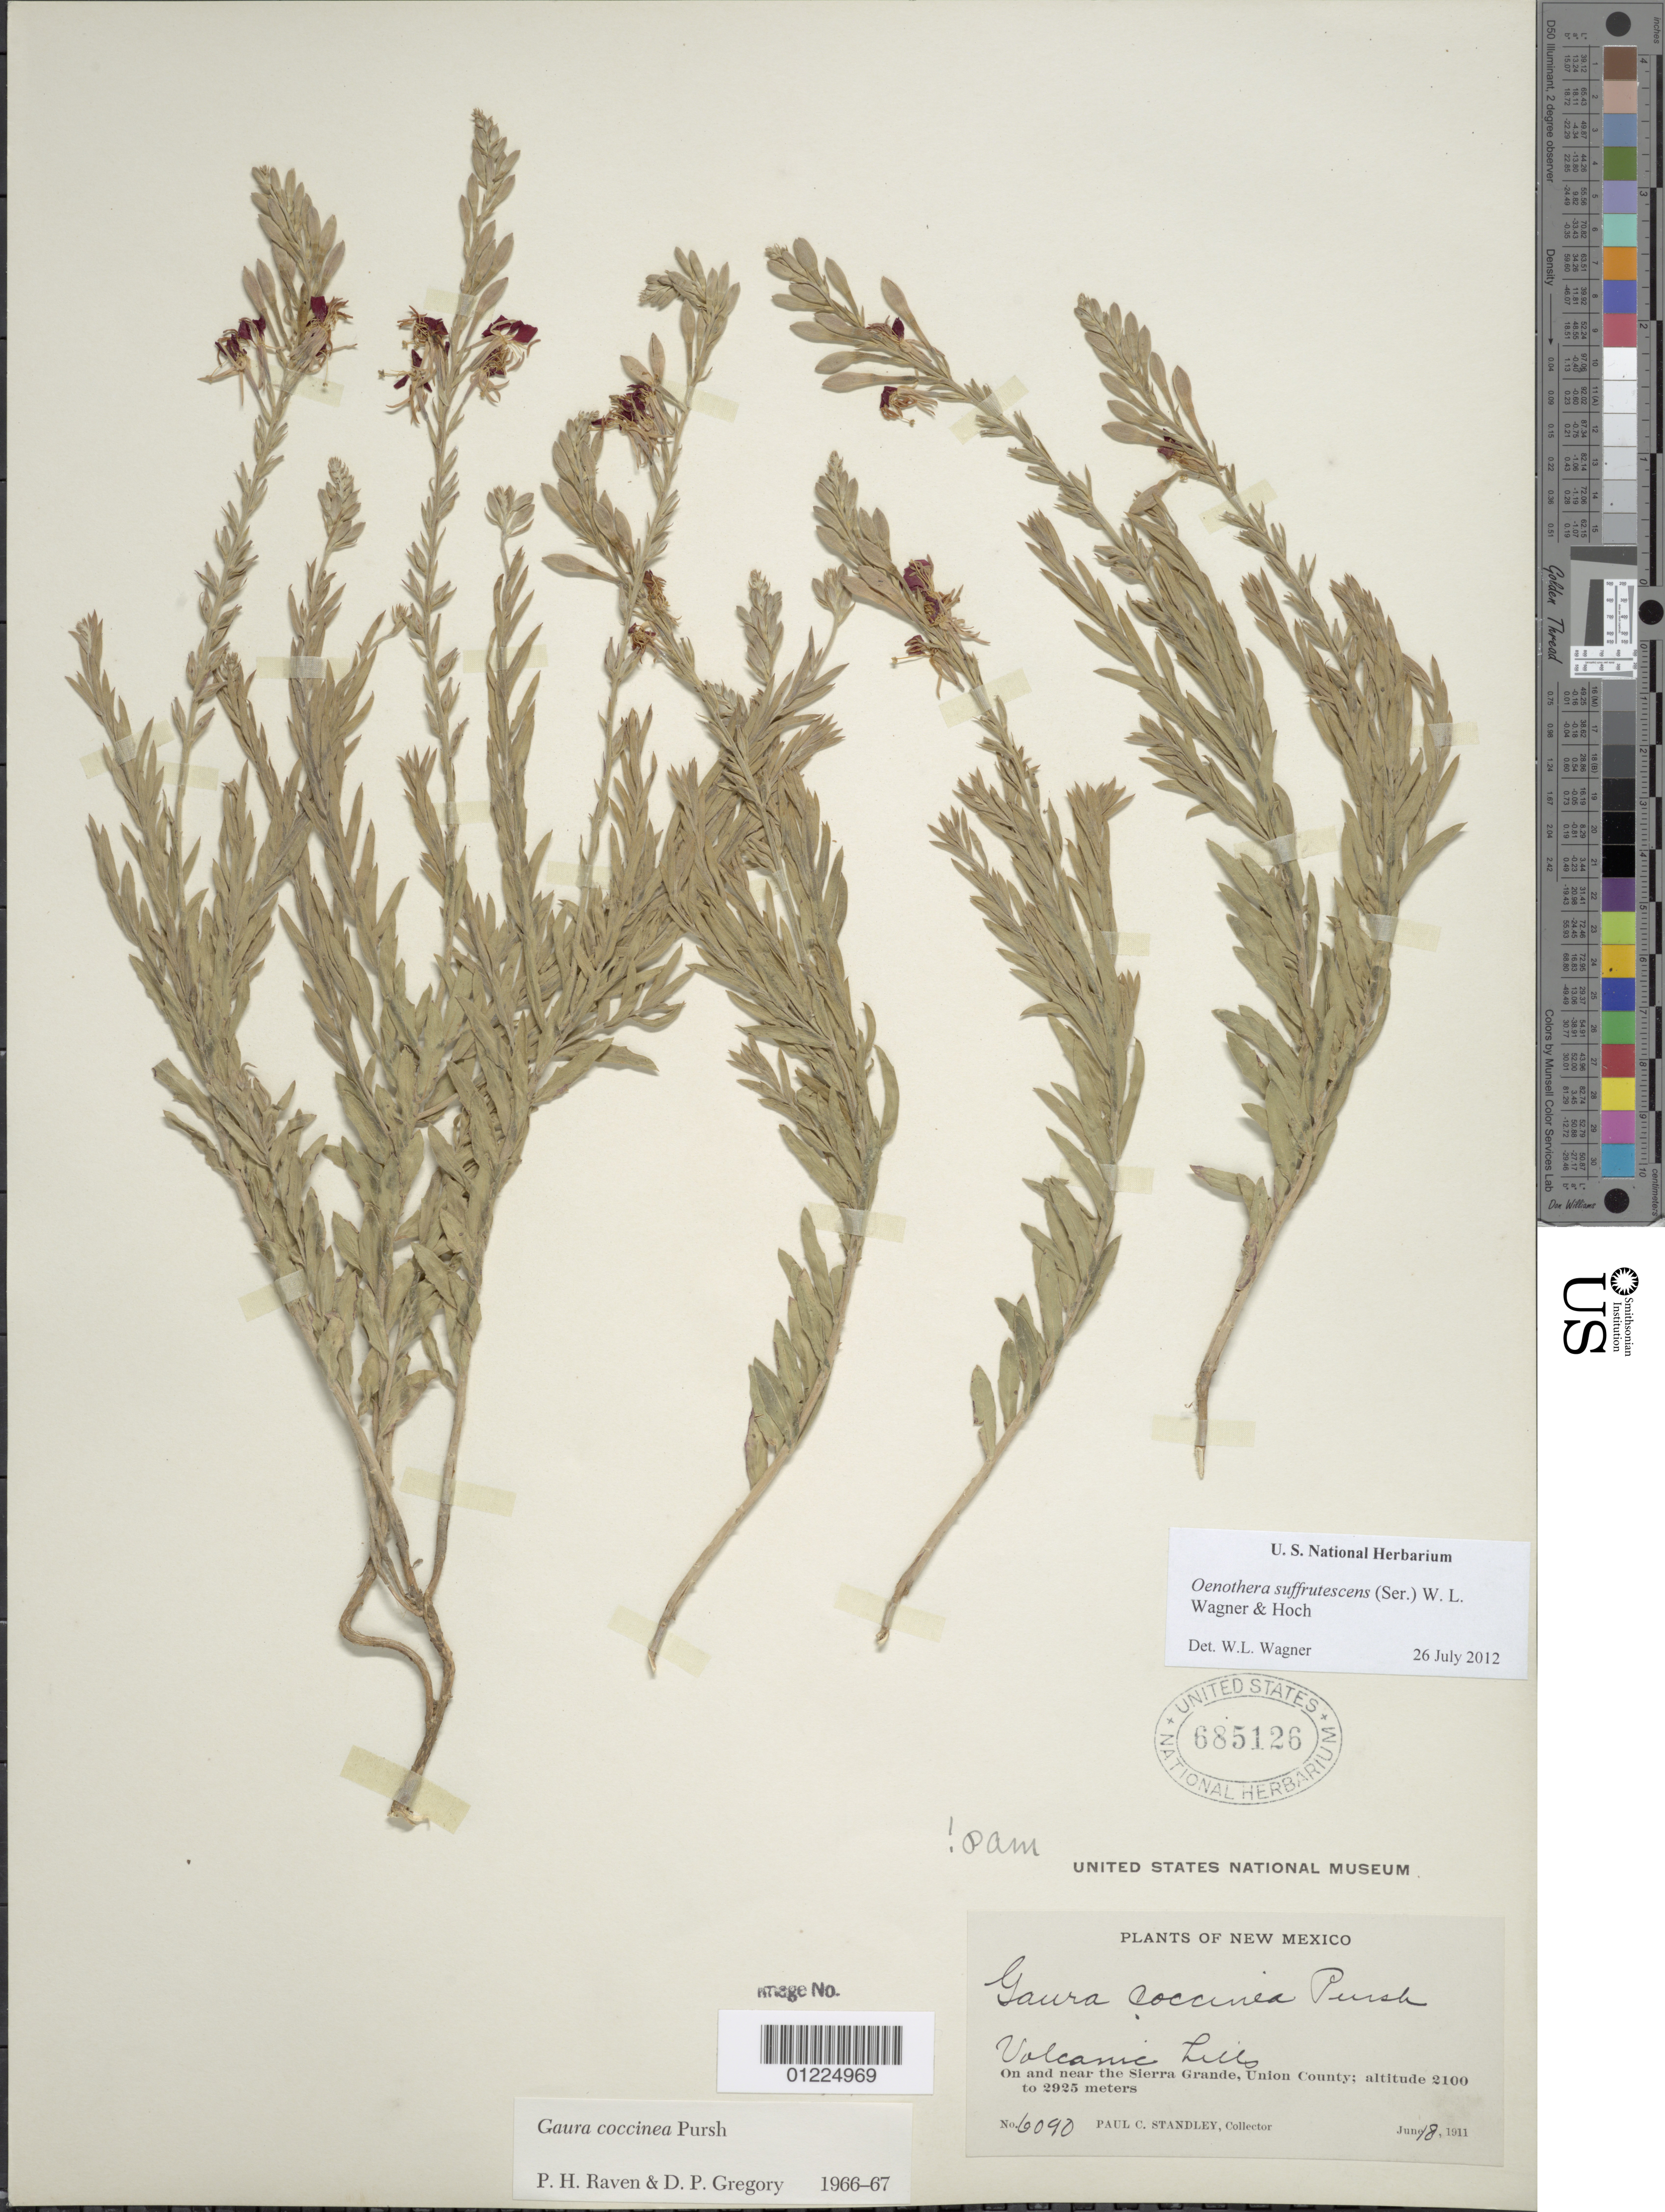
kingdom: Plantae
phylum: Tracheophyta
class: Magnoliopsida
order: Myrtales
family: Onagraceae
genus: Oenothera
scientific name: Oenothera suffrutescens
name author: (Ser.) W.L. Wagner & Hoch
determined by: Wagner, W. L., (BOT), Smithsonian Institution - National Museum of Natural History (UNITED STATES)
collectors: P. C. Standley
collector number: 6090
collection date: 1911-06-18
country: United States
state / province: New Mexico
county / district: Union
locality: On and near the Sierra Grande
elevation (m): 2100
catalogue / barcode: US 685126